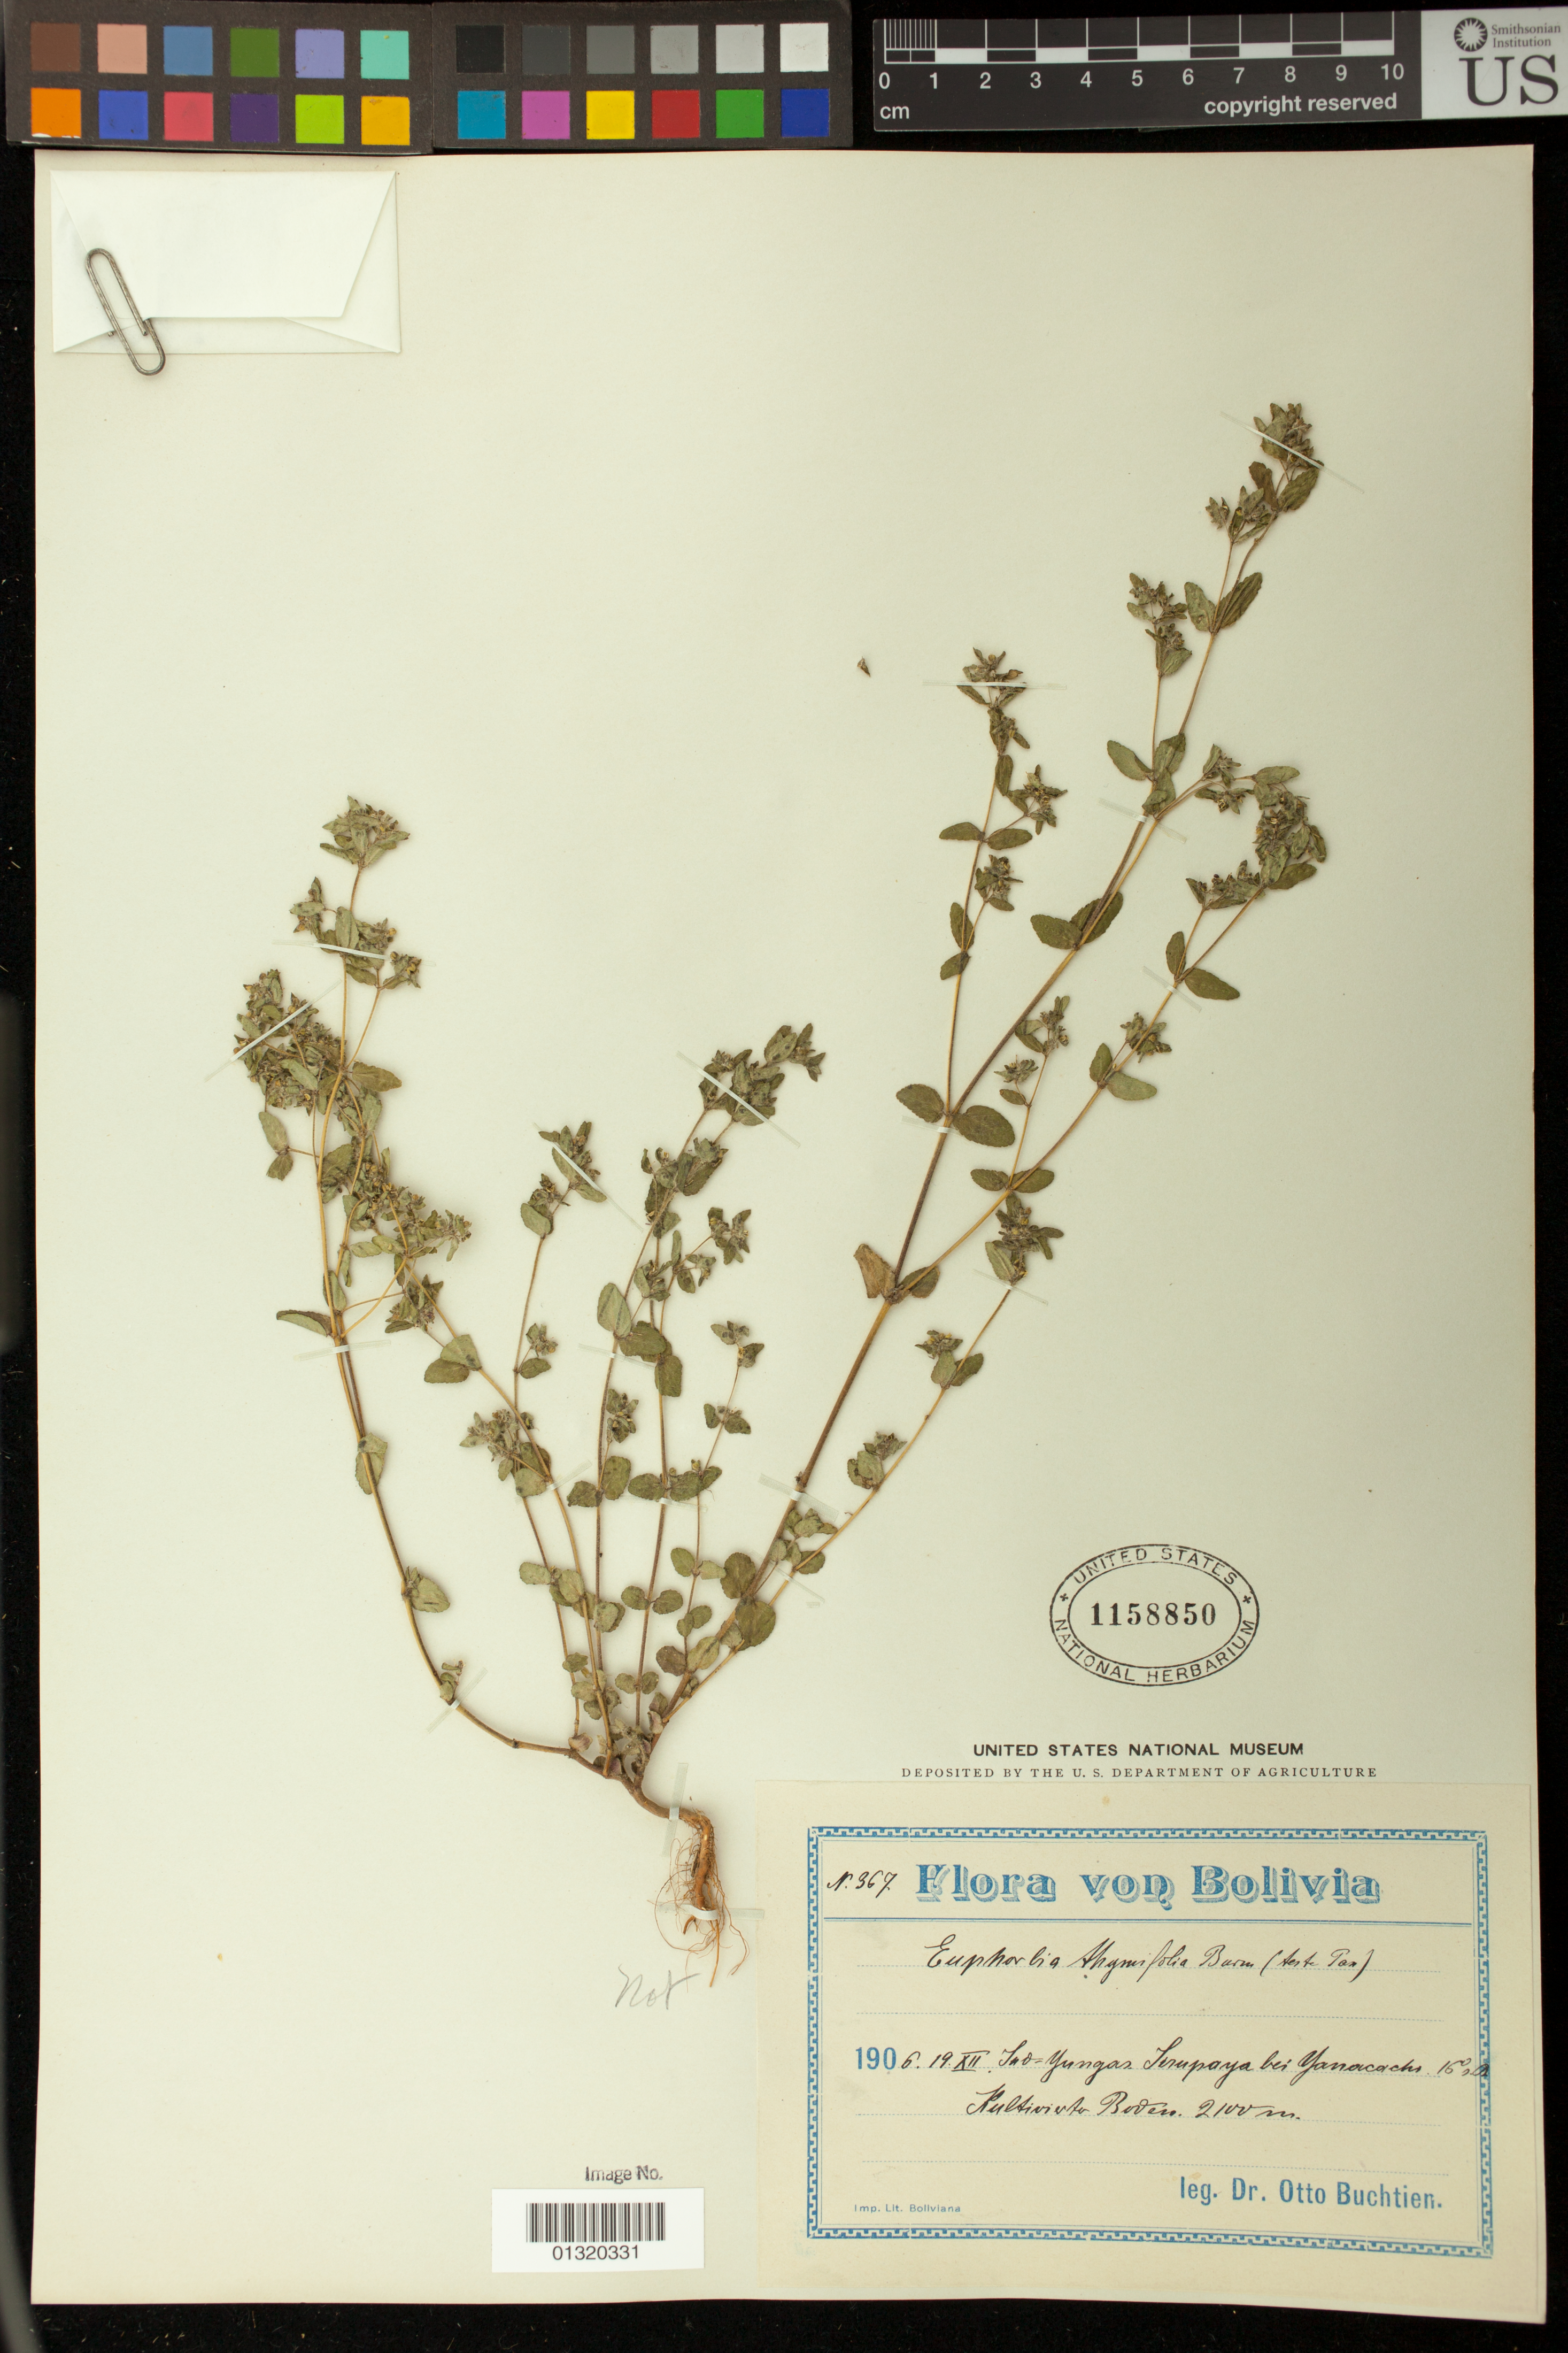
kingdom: Plantae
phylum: Tracheophyta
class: Magnoliopsida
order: Malpighiales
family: Euphorbiaceae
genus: Euphorbia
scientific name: Euphorbia lorentzii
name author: Müll. Arg.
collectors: O. Buchtien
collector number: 367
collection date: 1906-12-19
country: Bolivia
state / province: La Paz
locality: Sud-Yungas. Sirupaya bei Yanacachi.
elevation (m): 2100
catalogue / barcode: US 1158850